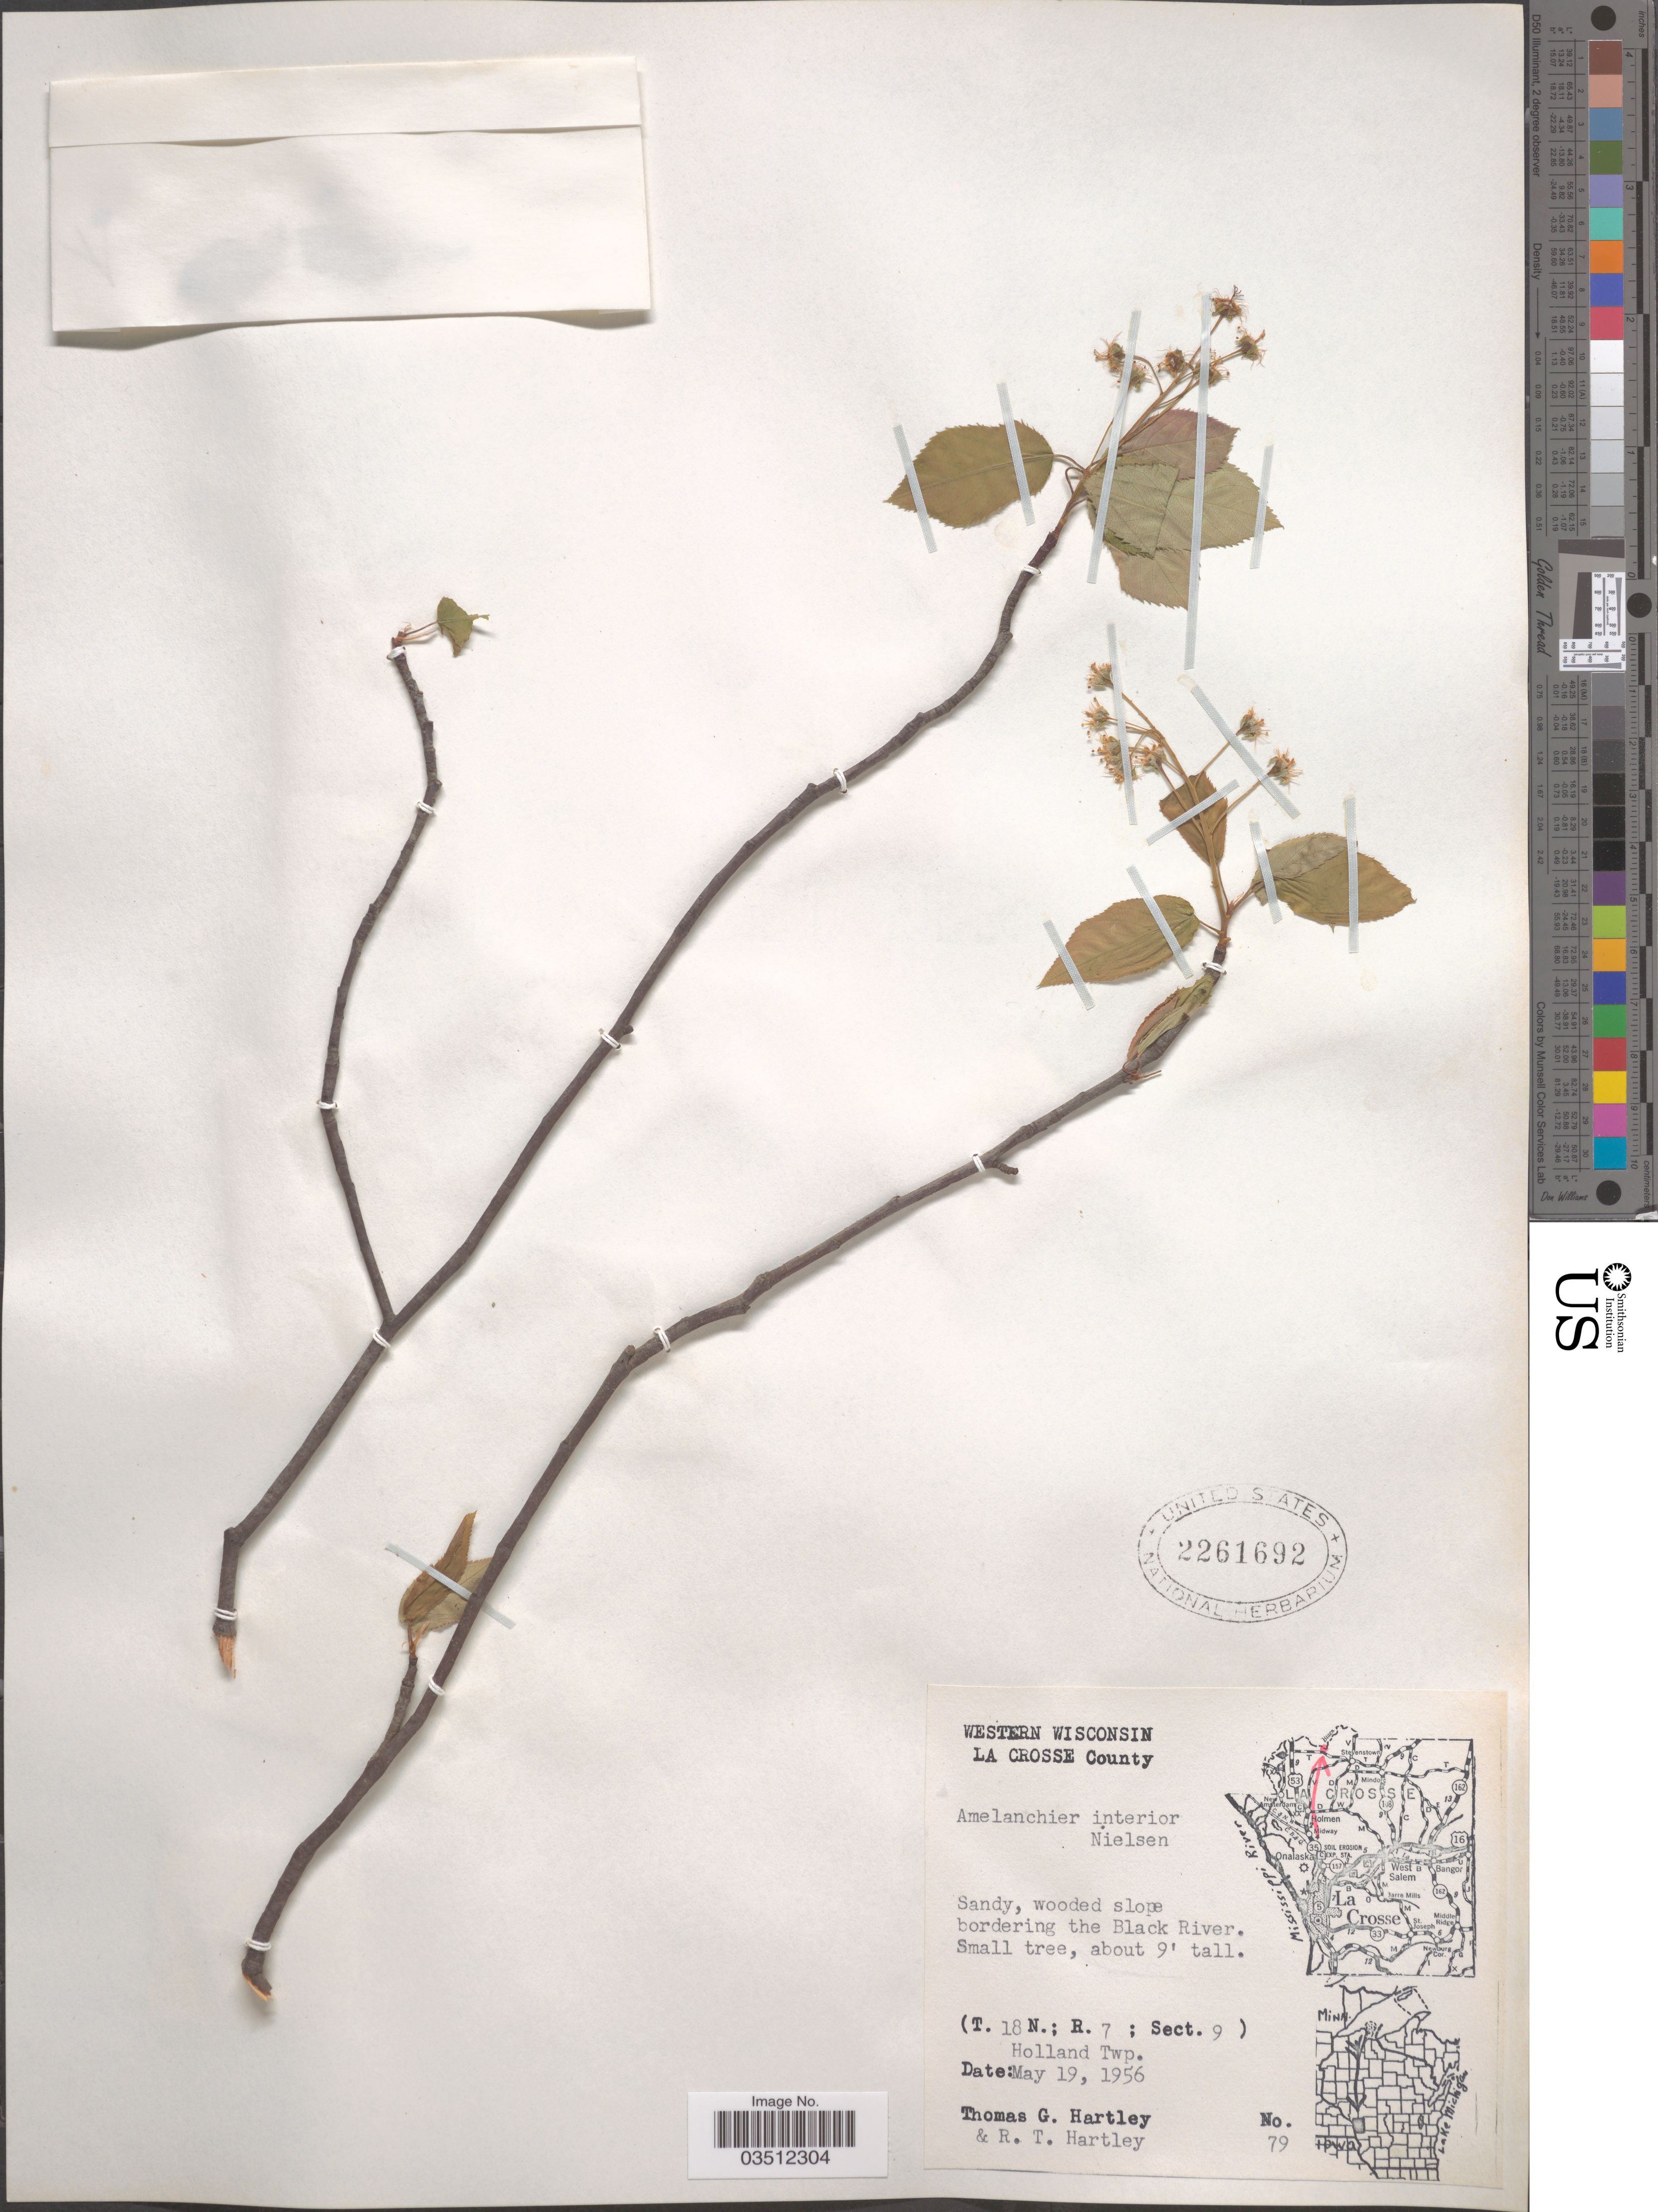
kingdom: Plantae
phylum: Tracheophyta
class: Magnoliopsida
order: Rosales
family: Rosaceae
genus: Amelanchier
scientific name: Amelanchier interior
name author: E.L. Nielsen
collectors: T. G. Hartley & R. T. Hartley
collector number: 79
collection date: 1956-05-19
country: United States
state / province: Wisconsin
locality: Western Wisconsin. La Crosse County. Sandy, woodes slope bordering the Black River. (T.18N.; R.7; Sect. 9) Holland Twp.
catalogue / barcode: US 2261692